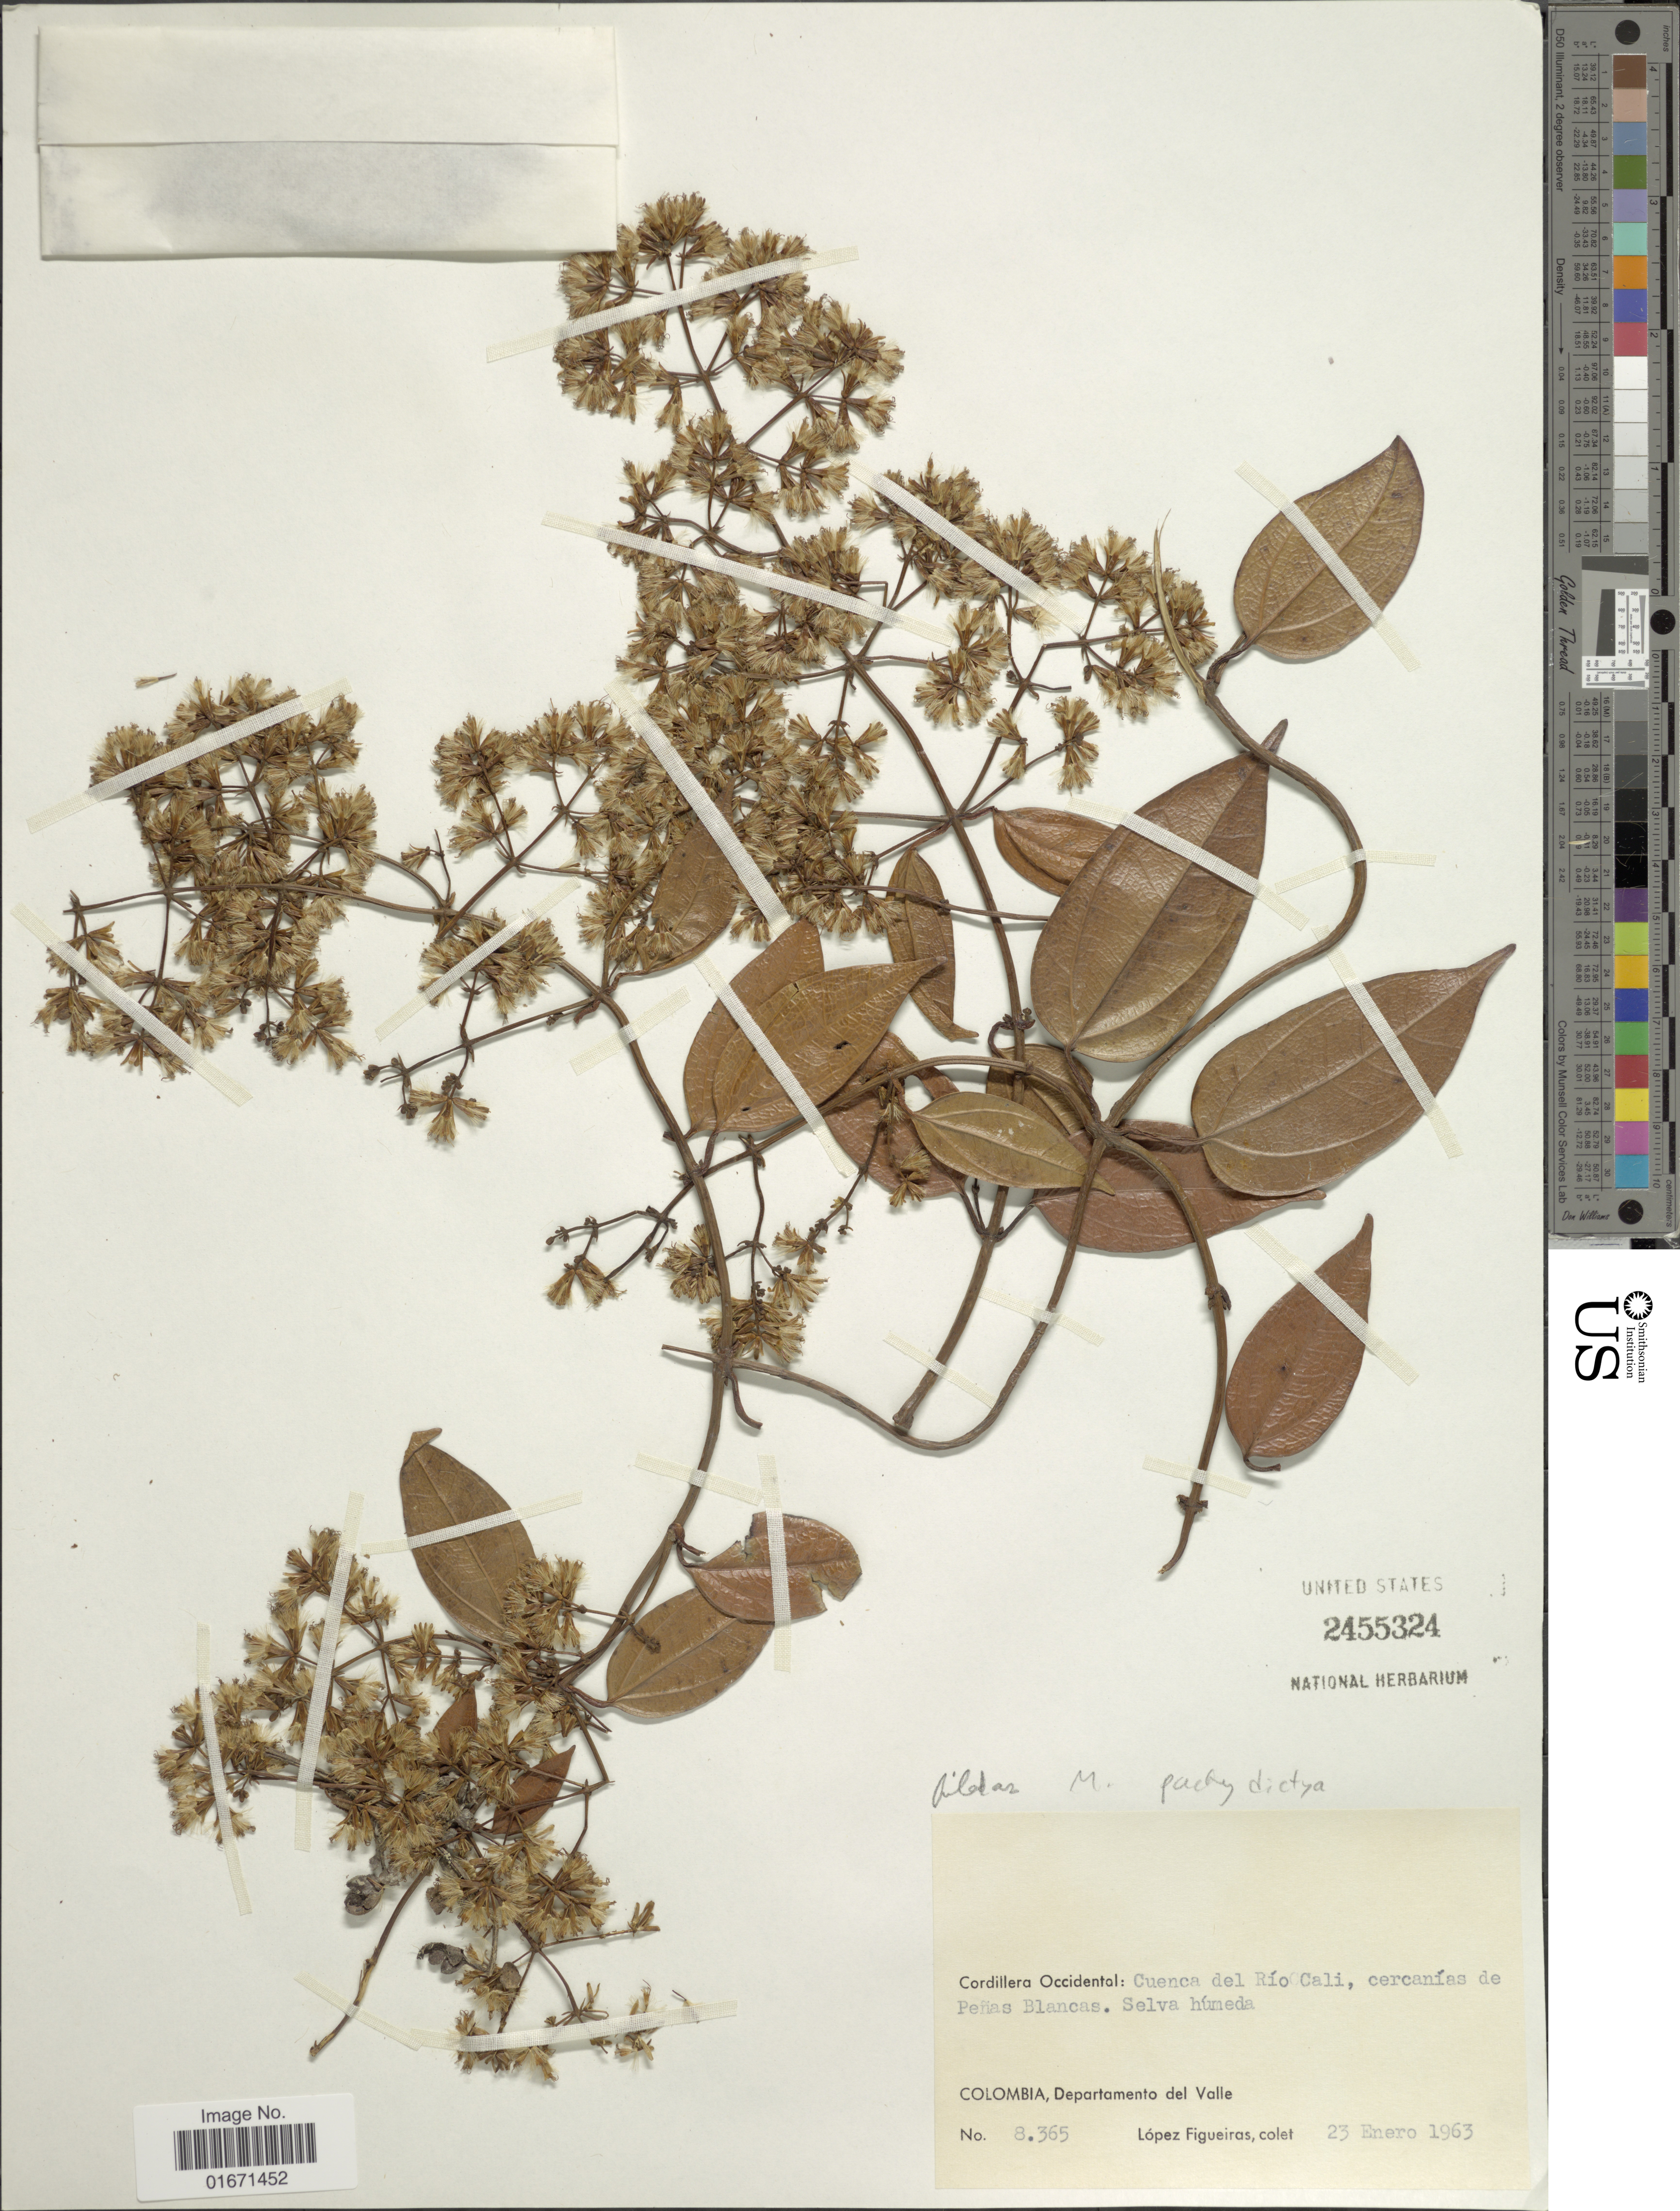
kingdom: Plantae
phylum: Tracheophyta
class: Magnoliopsida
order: Asterales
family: Asteraceae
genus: Mikania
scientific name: Mikania pachydictya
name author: B.L. Rob.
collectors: M. López Figueiras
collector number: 8365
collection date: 1963-01-23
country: Colombia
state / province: Valle del Cauca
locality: Cordillera Occidental: Cuenca del Río Cali, cercanías de Peñas Blancas. Selva húmeda. Colombia, Departamento del Valle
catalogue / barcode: US 2455324